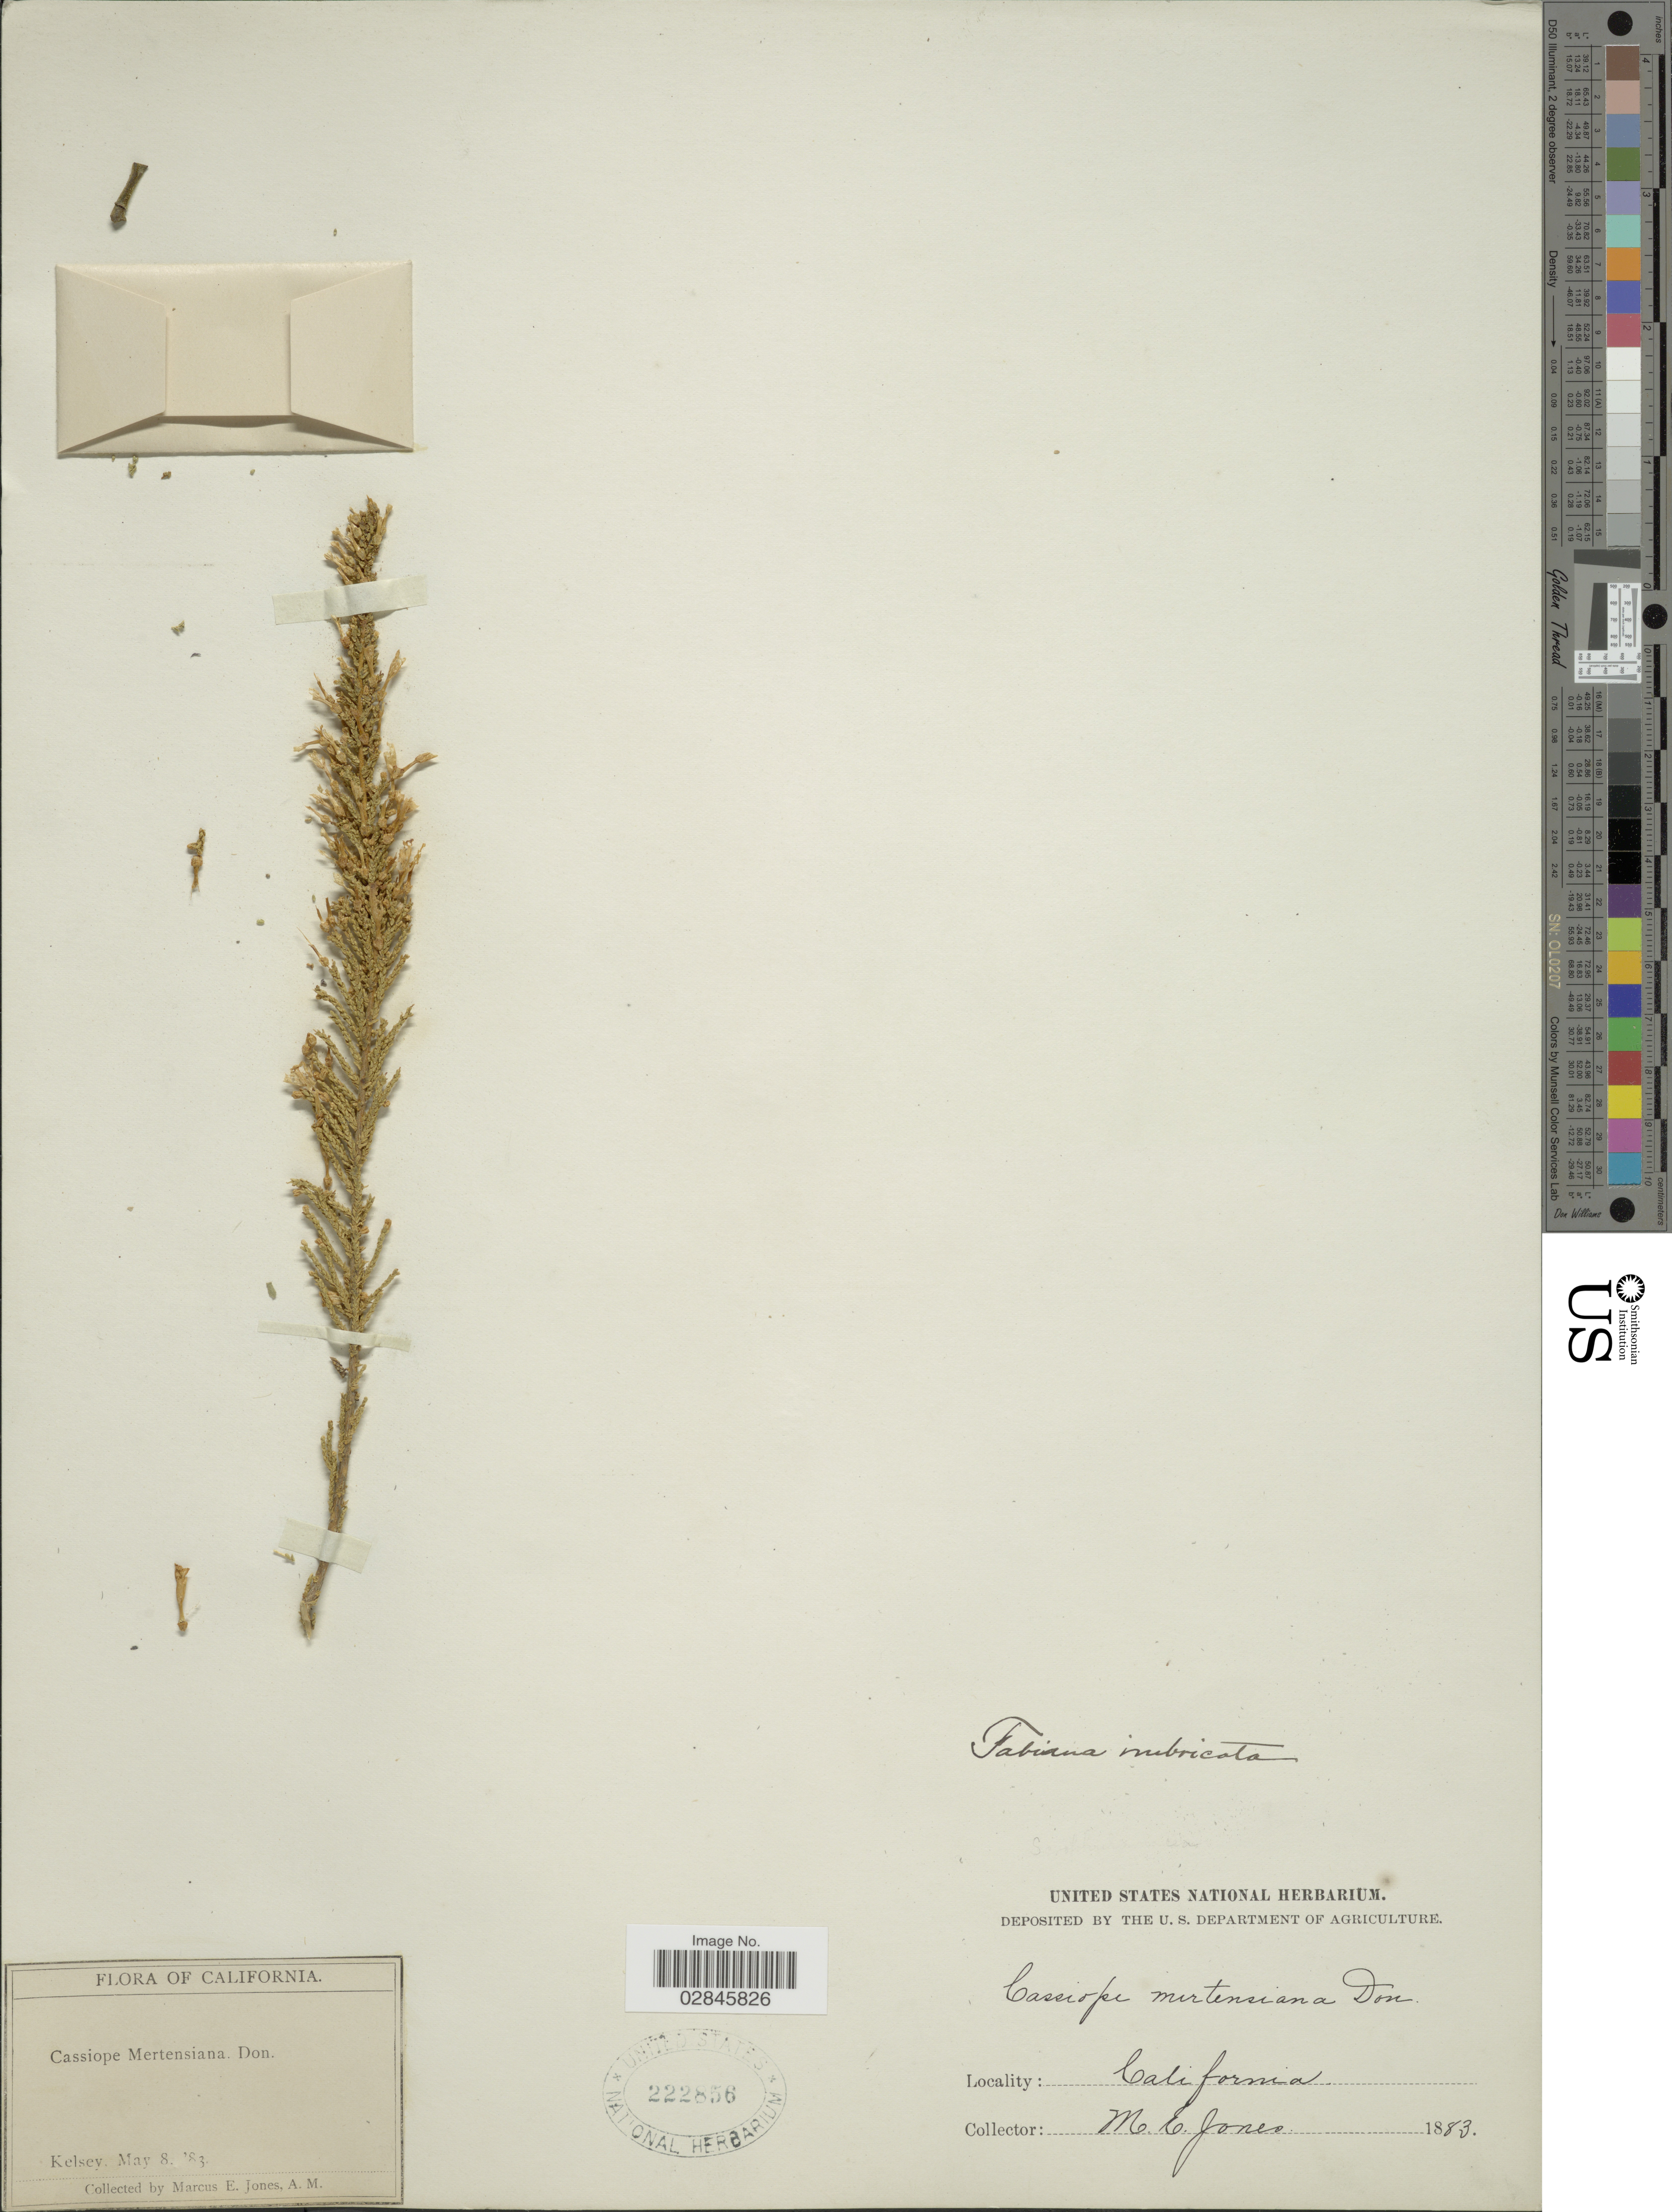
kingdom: Plantae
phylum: Tracheophyta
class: Magnoliopsida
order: Solanales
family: Solanaceae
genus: Fabiana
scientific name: Fabiana imbricata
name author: Ruiz & Pav.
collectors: M. E. Jones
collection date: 1883-05-08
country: United States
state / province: California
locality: Kelsey.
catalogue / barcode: US 222856